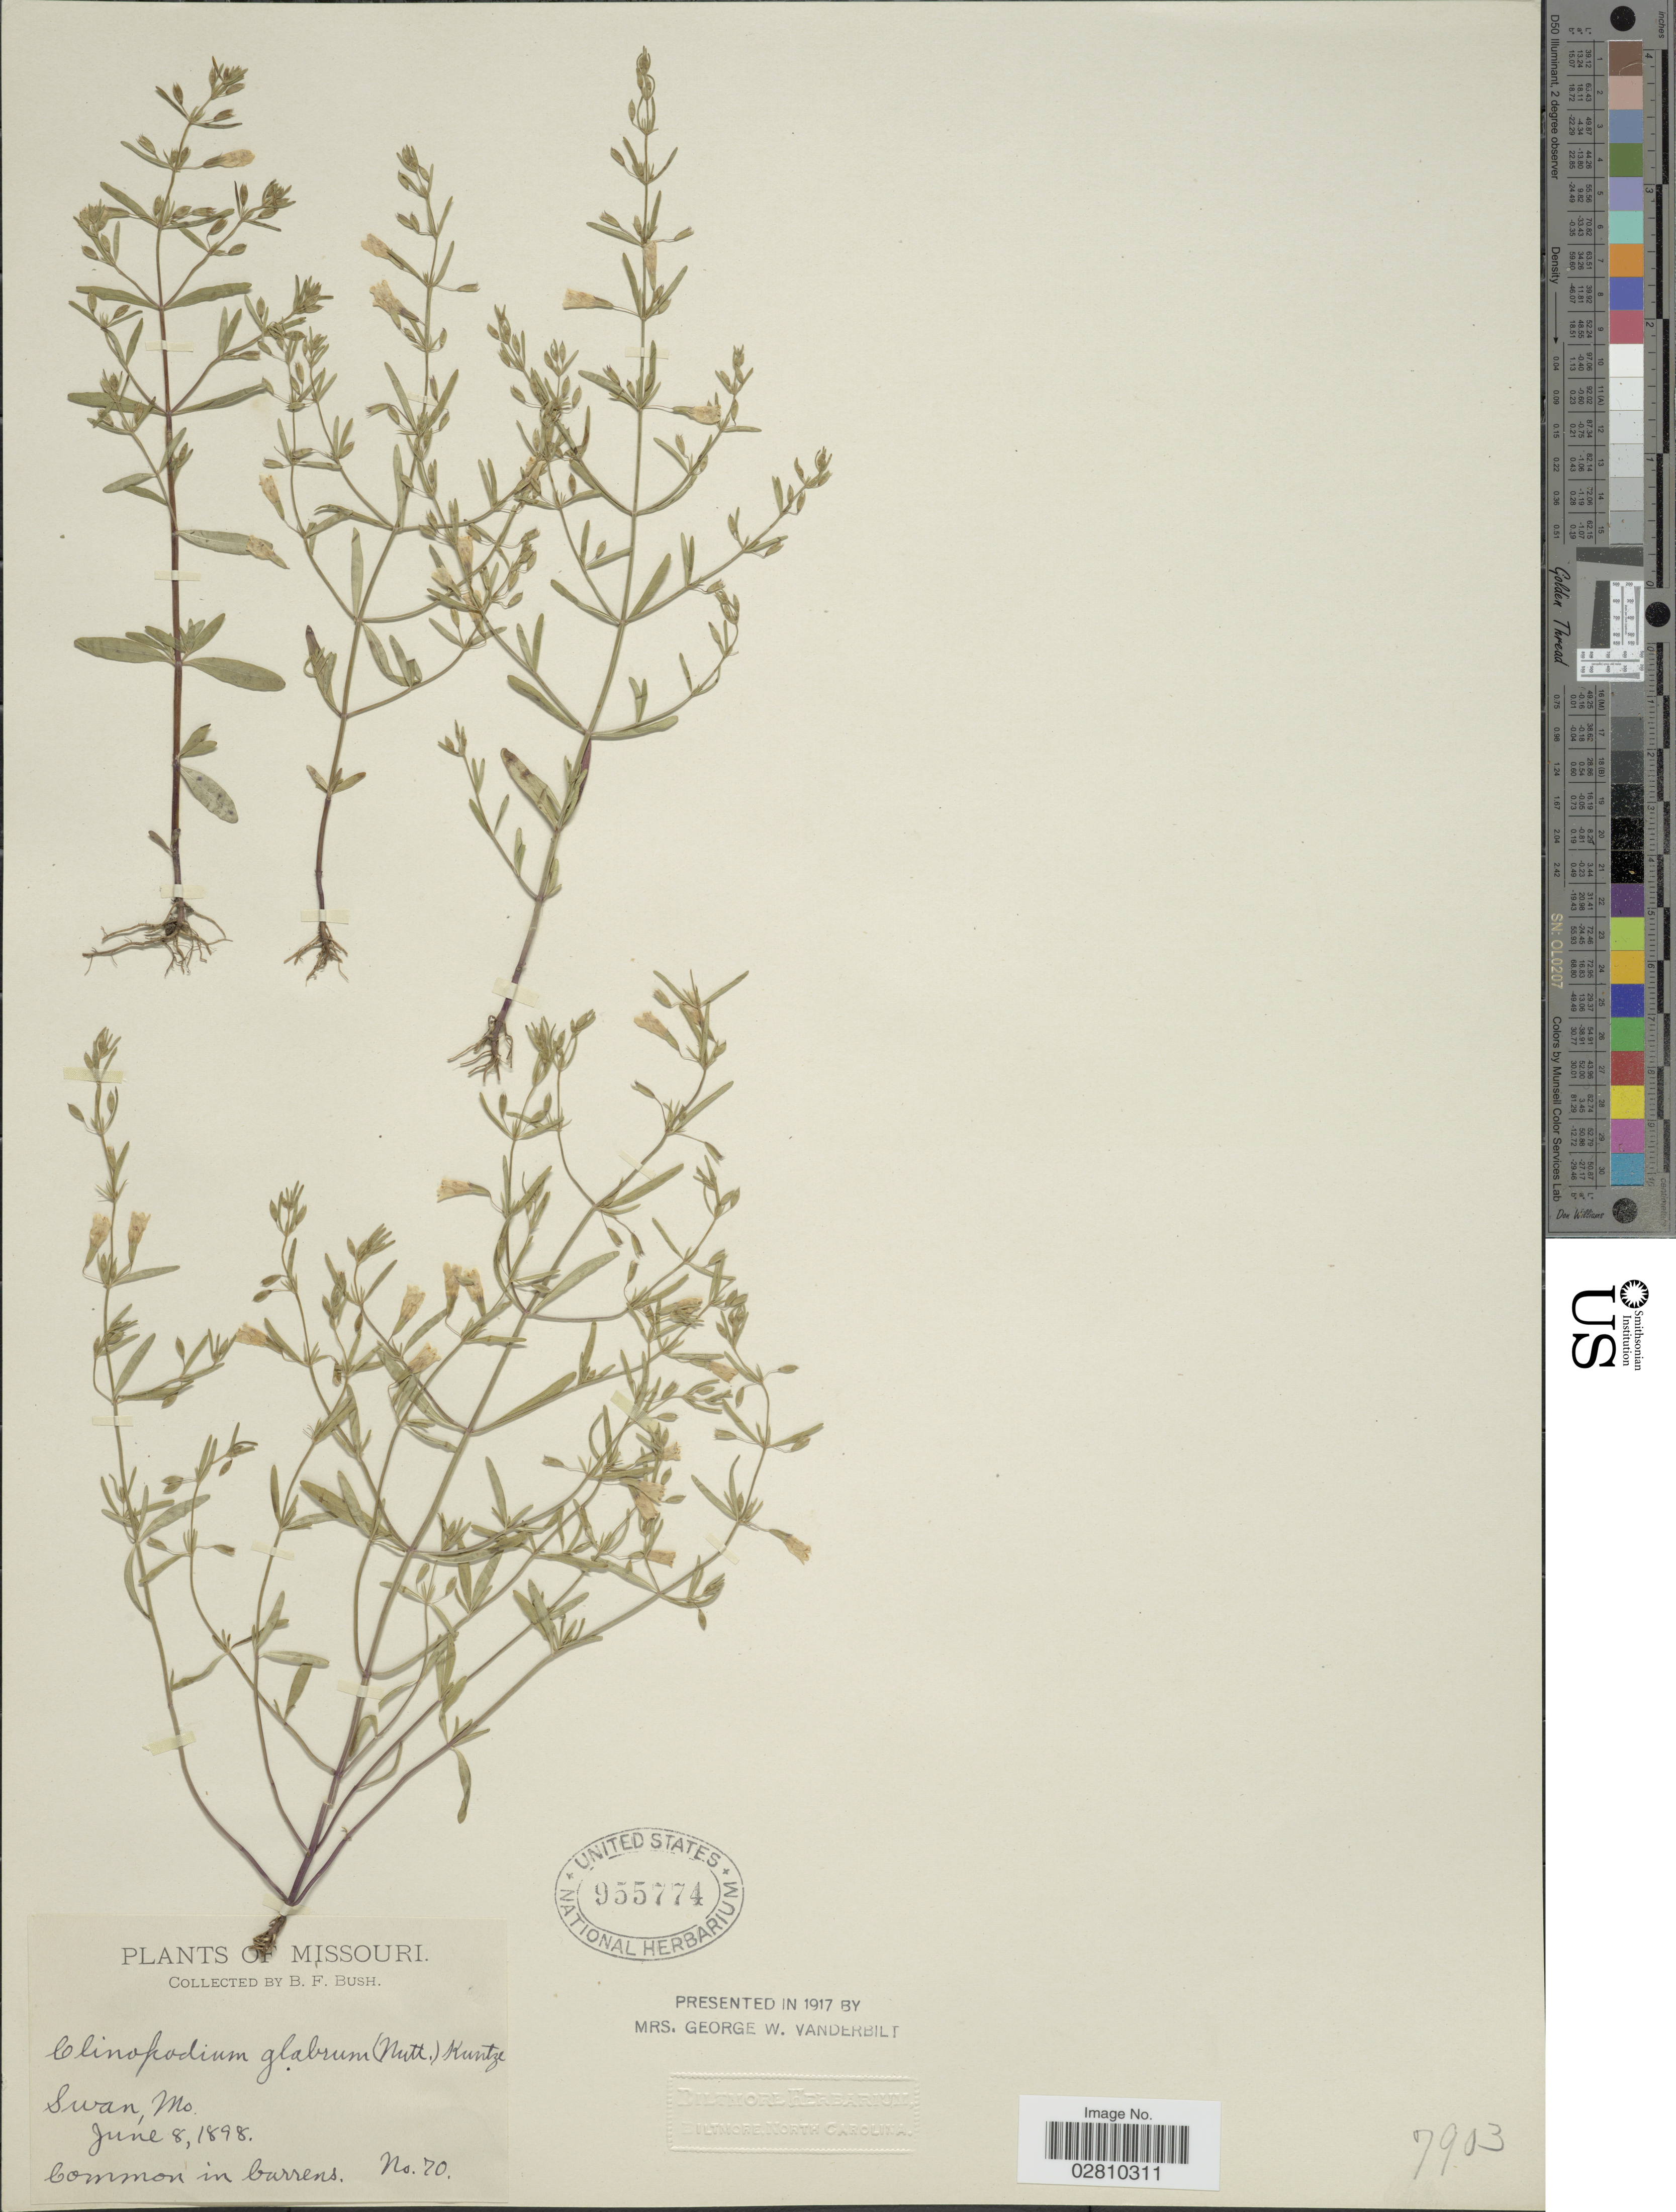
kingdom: Plantae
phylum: Tracheophyta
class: Magnoliopsida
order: Lamiales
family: Lamiaceae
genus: Clinopodium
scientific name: Clinopodium glabrum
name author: (Nutt.) Kuntze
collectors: B. F. Bush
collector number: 70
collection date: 1898-06-08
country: United States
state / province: Missouri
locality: Swan. Mo.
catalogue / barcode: US 955774